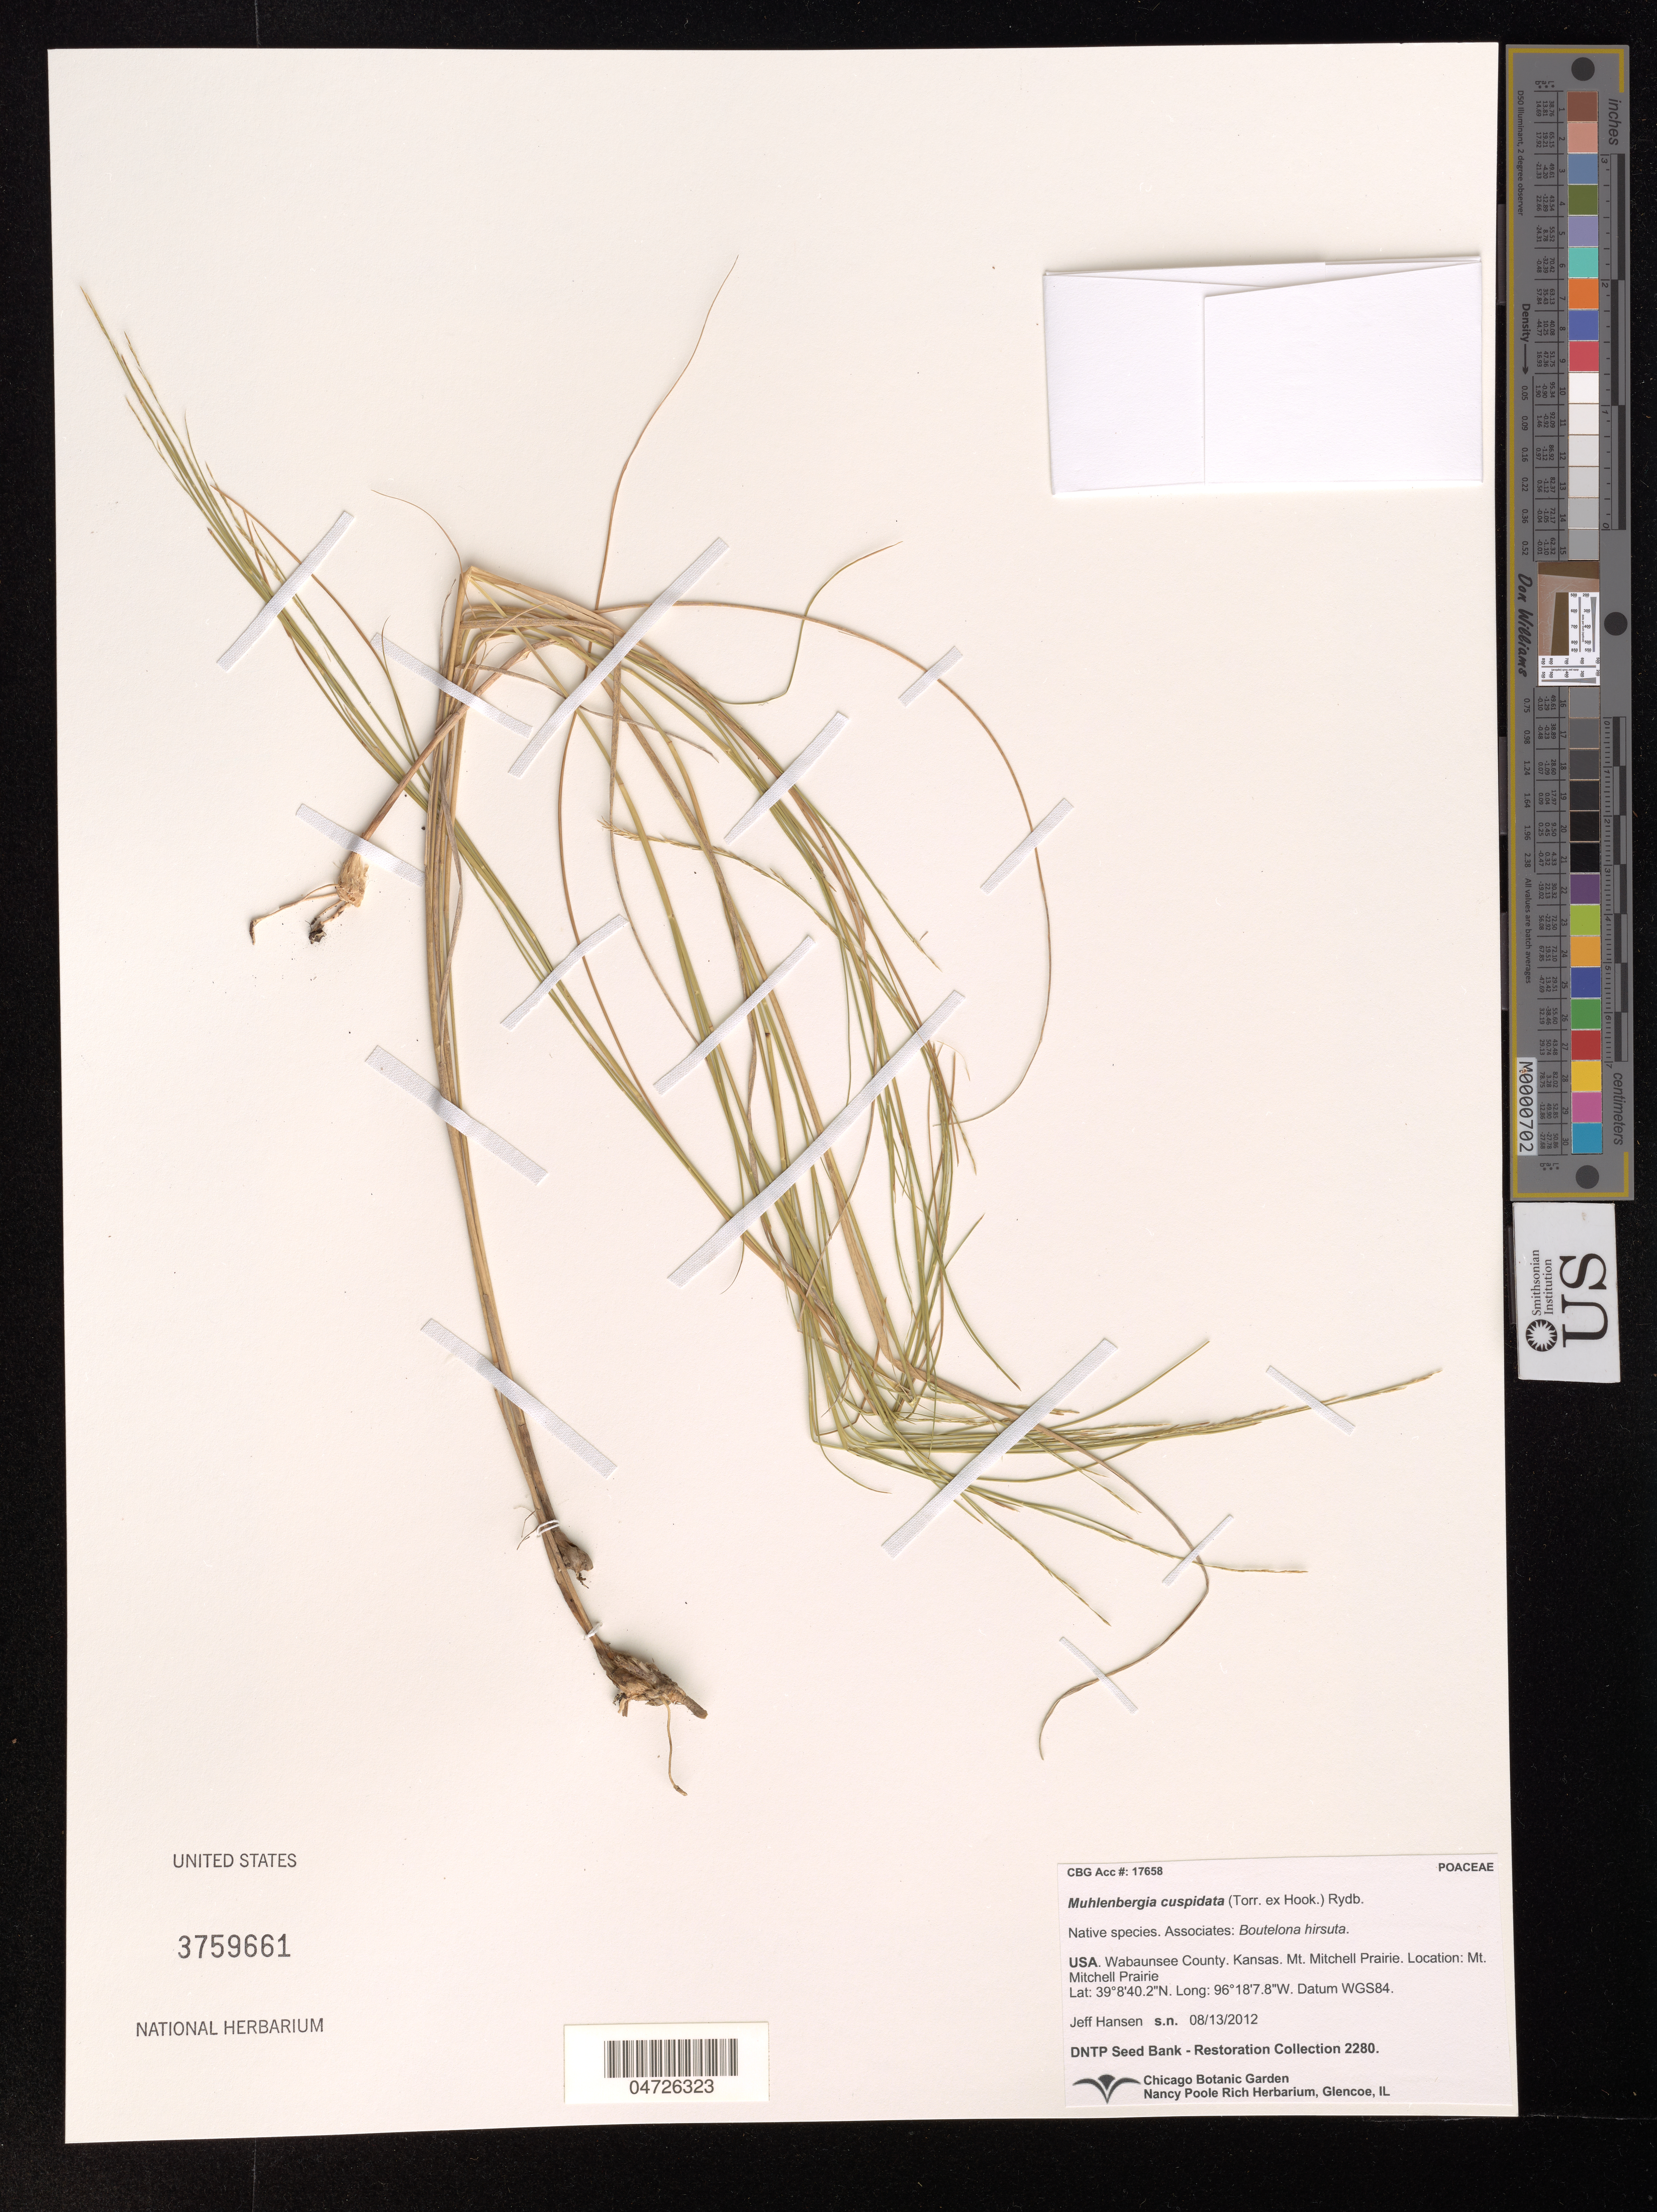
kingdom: Plantae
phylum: Tracheophyta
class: Liliopsida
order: Poales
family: Poaceae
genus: Muhlenbergia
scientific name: Muhlenbergia cuspidata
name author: (Torr. ex Hook.) Rydb.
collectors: J. Hansen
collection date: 2012-08-13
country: United States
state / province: Kansas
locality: Wabaunsee County. Mt. Mitchell Prairie. Datum WGS84.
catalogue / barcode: US 3759661